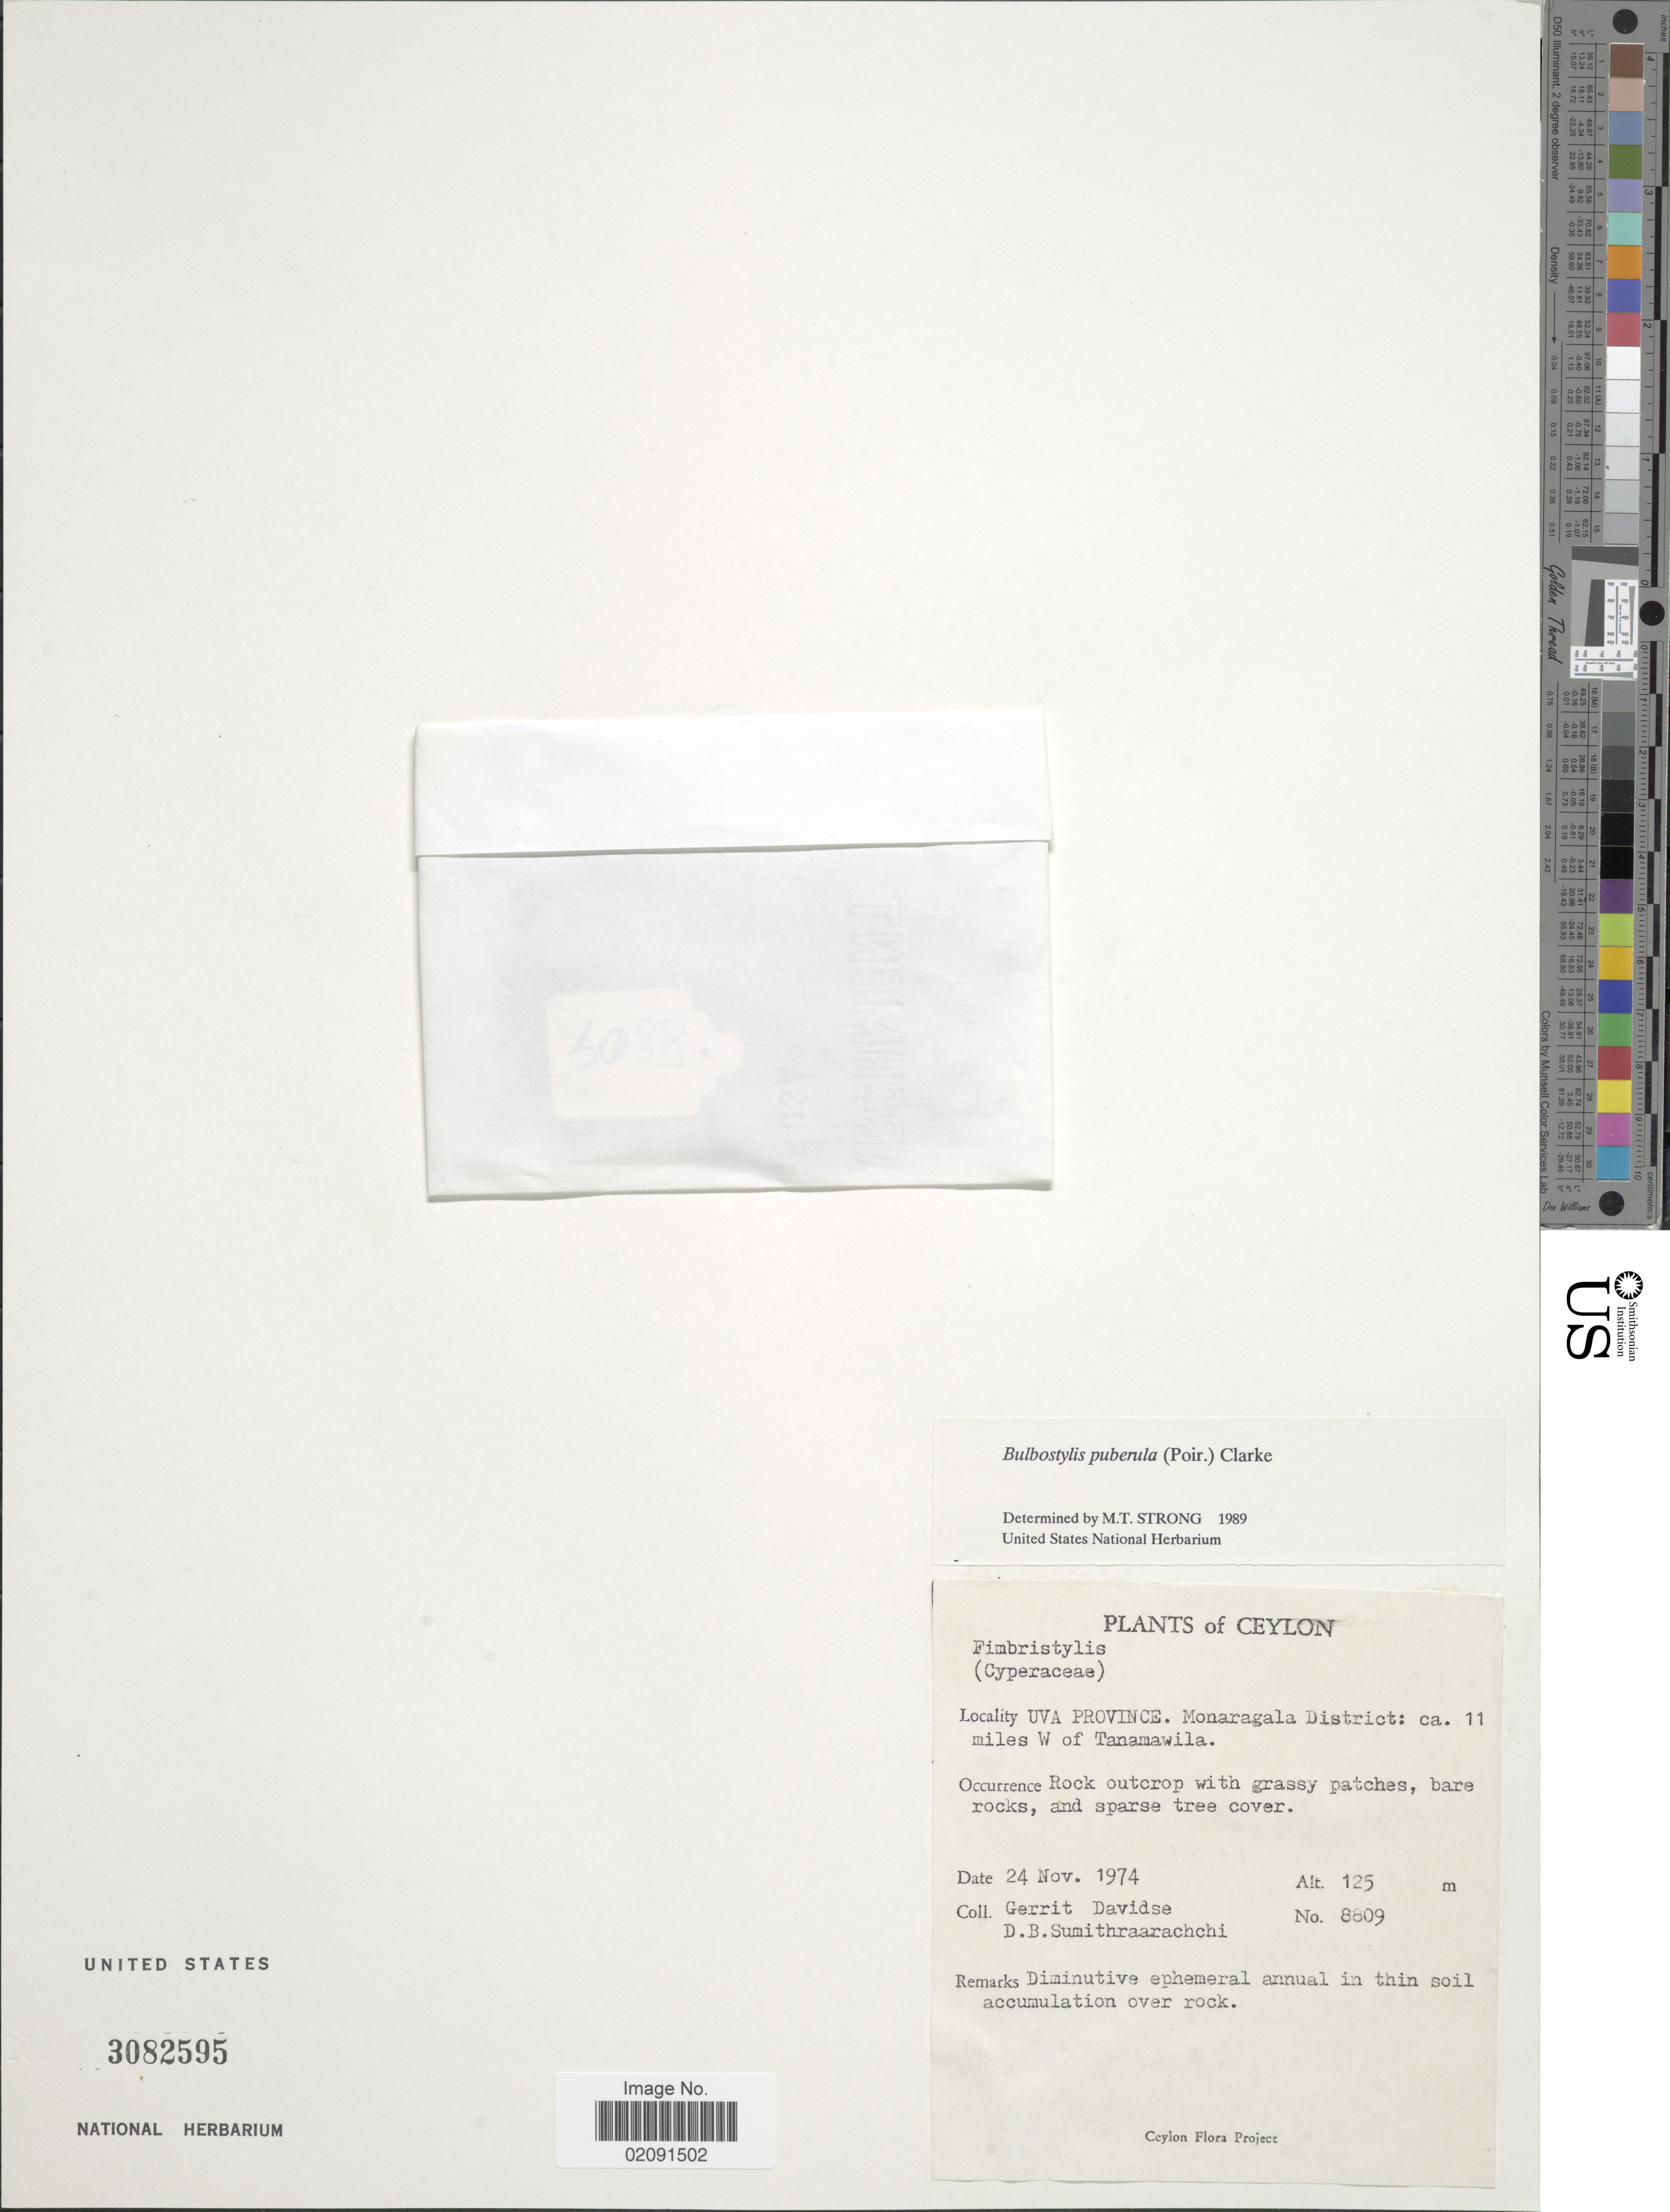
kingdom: Plantae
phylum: Tracheophyta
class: Liliopsida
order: Poales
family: Cyperaceae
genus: Bulbostylis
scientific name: Bulbostylis thouarsii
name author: (Roem. & Schult.) ex Veldkamp & Verloove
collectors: G. Davidse & D. B. Sumithraarachchi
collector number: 8809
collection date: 1974-11-24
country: Sri Lanka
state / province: Uva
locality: Monaragala District: ca. 11 miles W of Tanamawila.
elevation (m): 125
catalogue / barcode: US 3082595